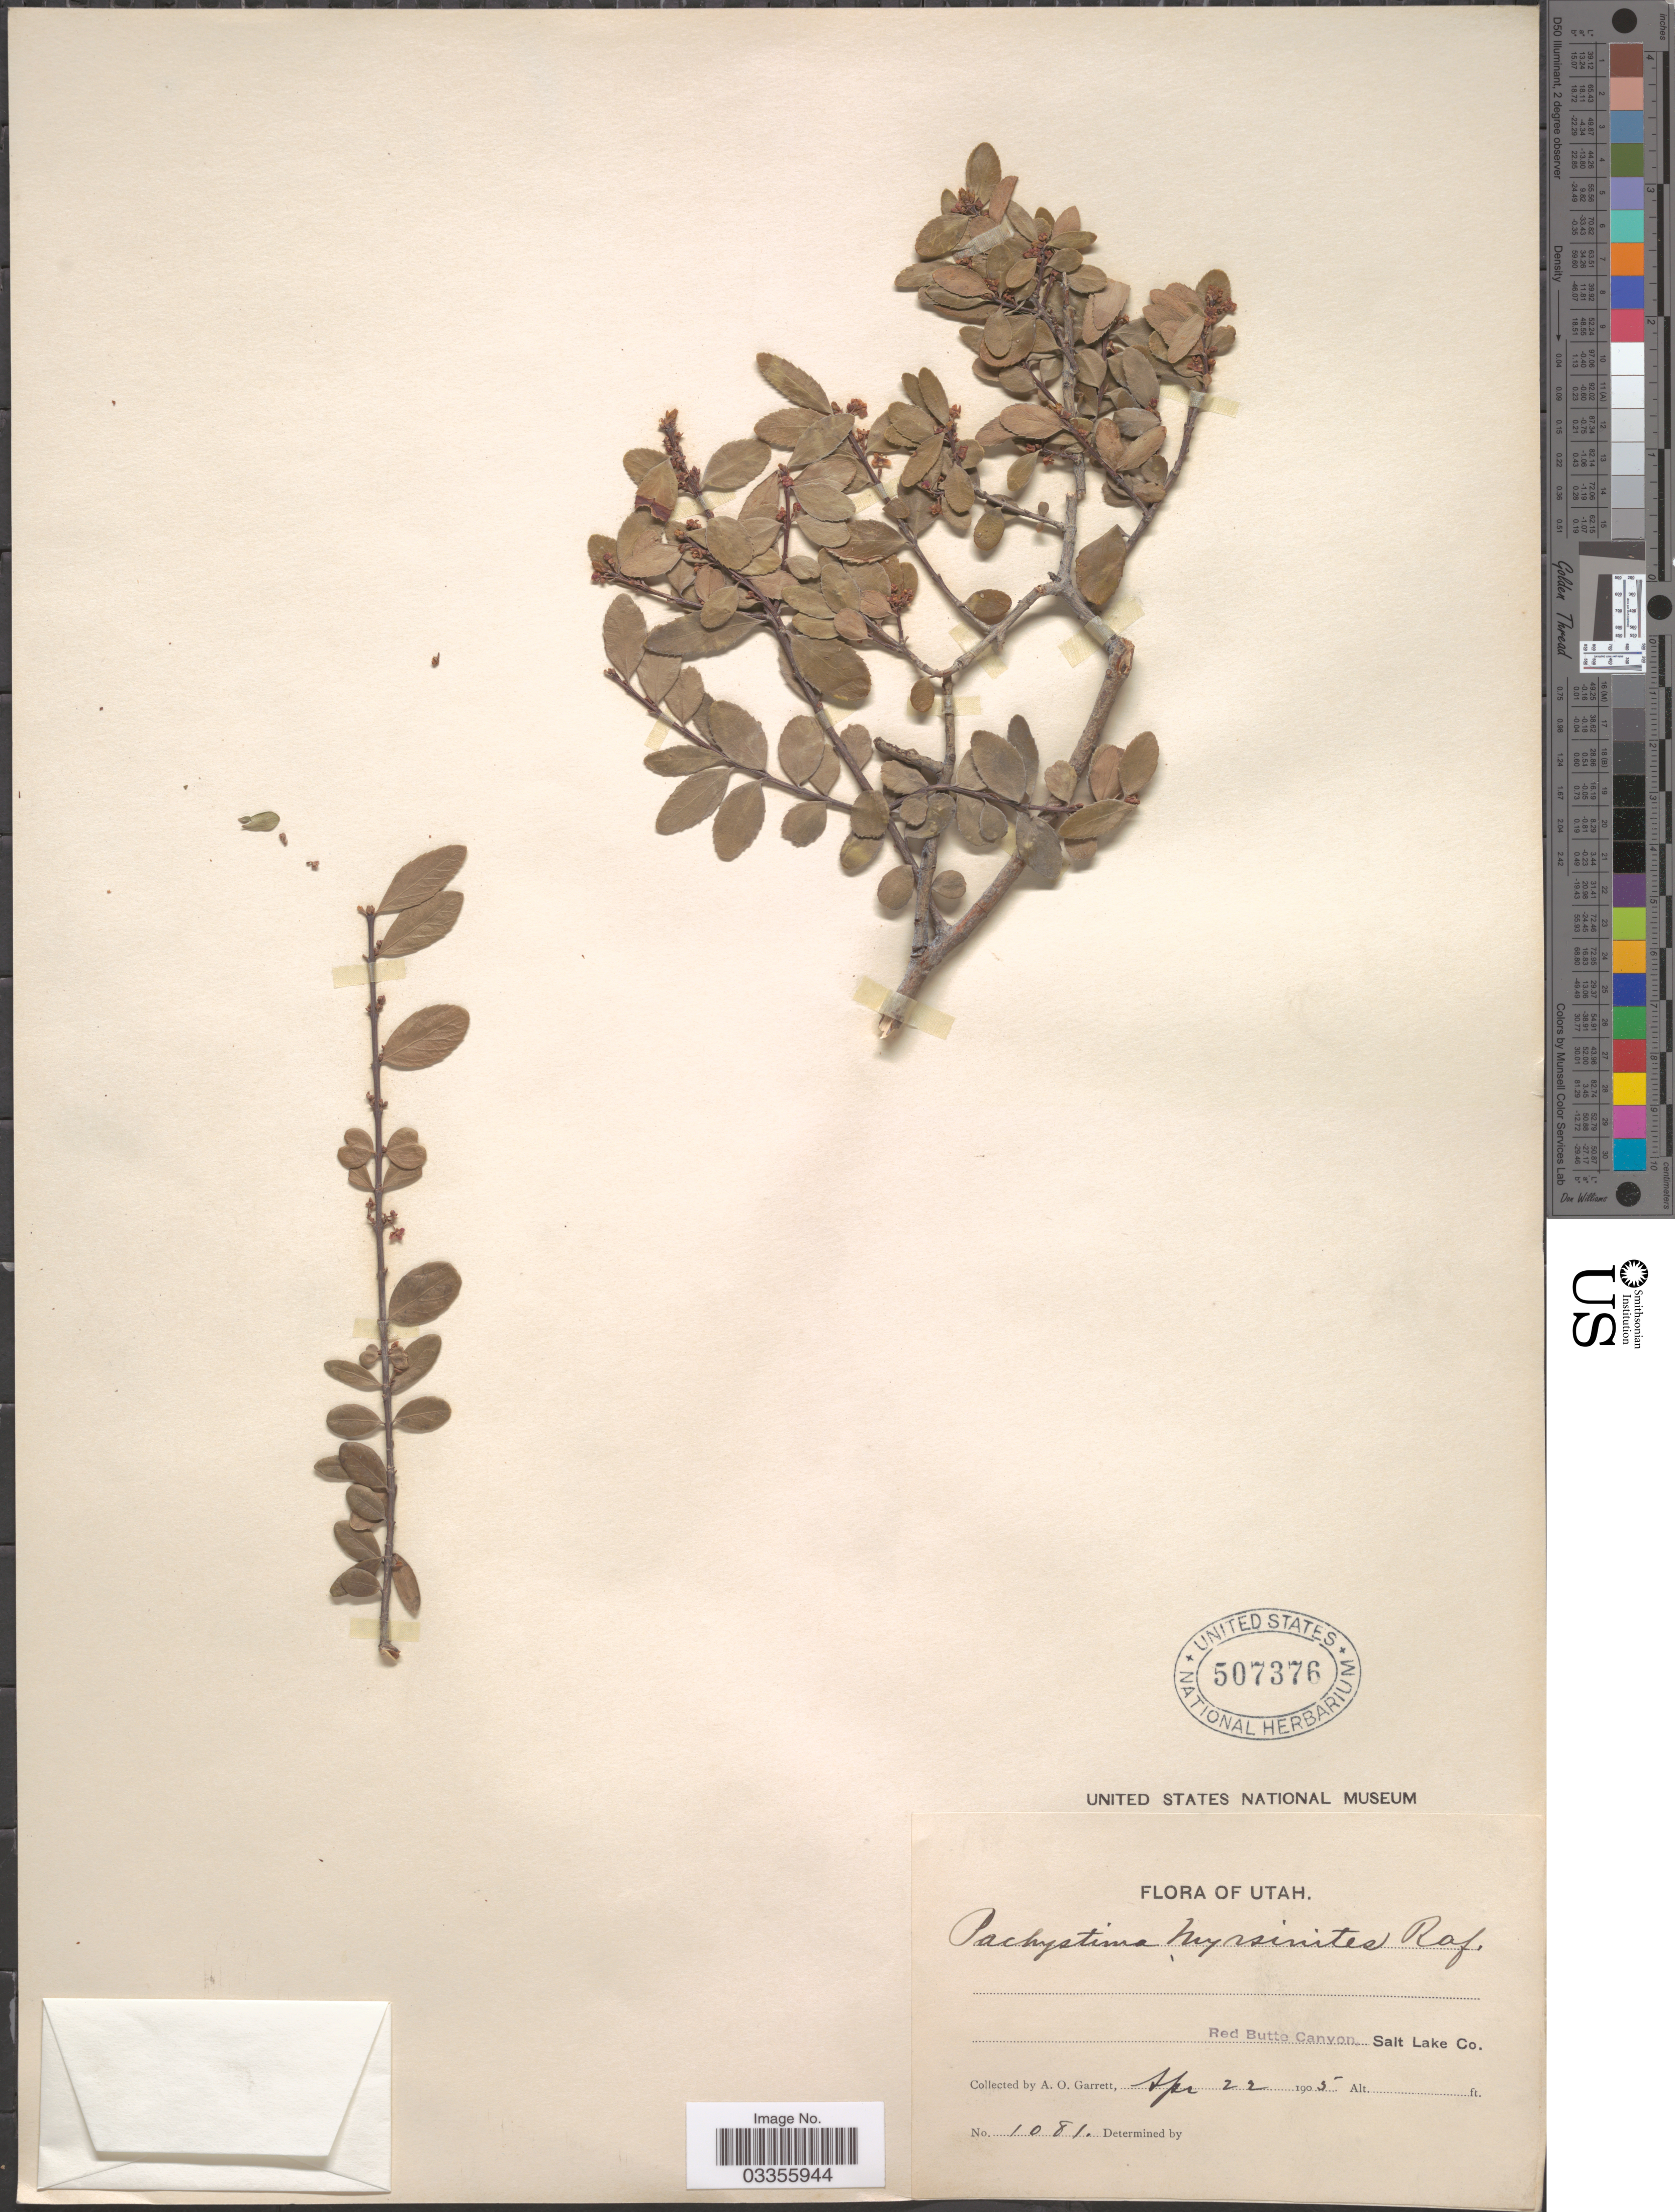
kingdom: Plantae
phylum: Tracheophyta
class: Magnoliopsida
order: Celastrales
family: Celastraceae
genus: Paxistima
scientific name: Paxistima myrsinites subsp. myrsinites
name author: (Pursh) Raf.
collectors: A. O. Garrett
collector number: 1081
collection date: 1905-04-22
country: United States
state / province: Utah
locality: Red Butto Canyon. Salt Lake Co.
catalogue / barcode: US 507376